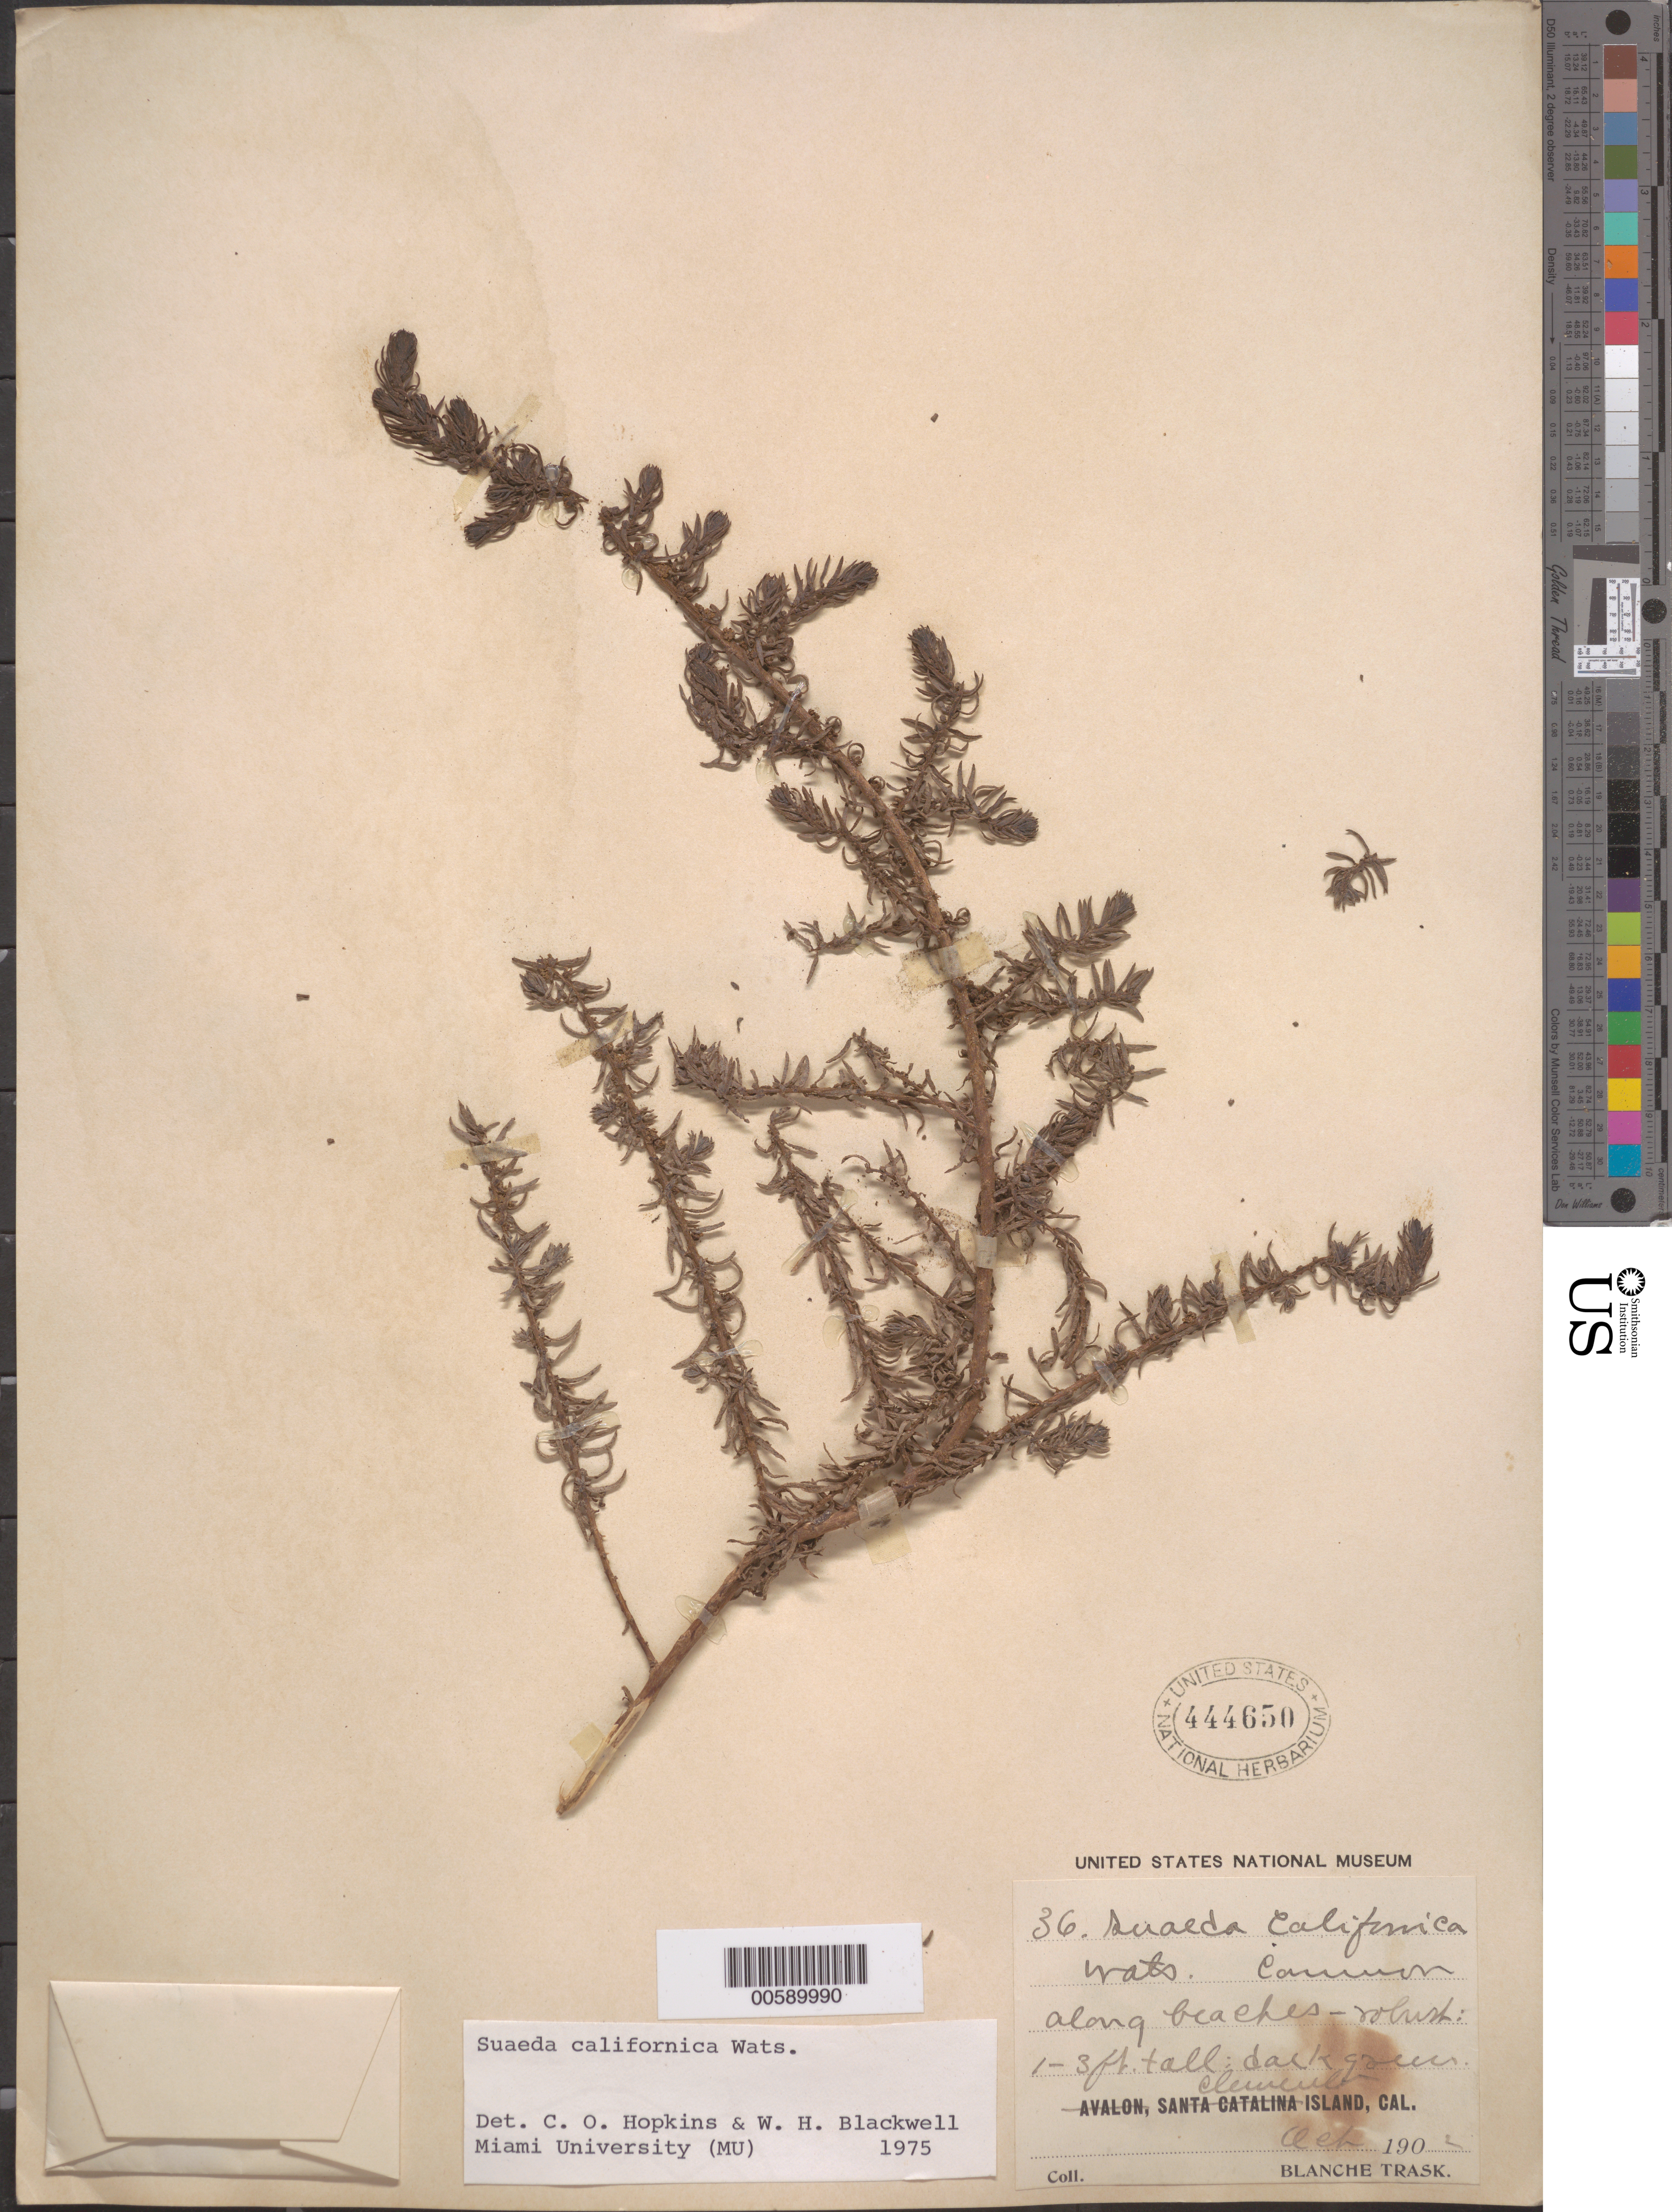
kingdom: Plantae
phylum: Tracheophyta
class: Magnoliopsida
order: Caryophyllales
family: Amaranthaceae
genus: Suaeda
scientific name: Suaeda californica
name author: S. Watson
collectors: B. Trask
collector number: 36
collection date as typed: Oct 1902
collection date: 1902-10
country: United States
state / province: California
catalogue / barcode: US 4444650